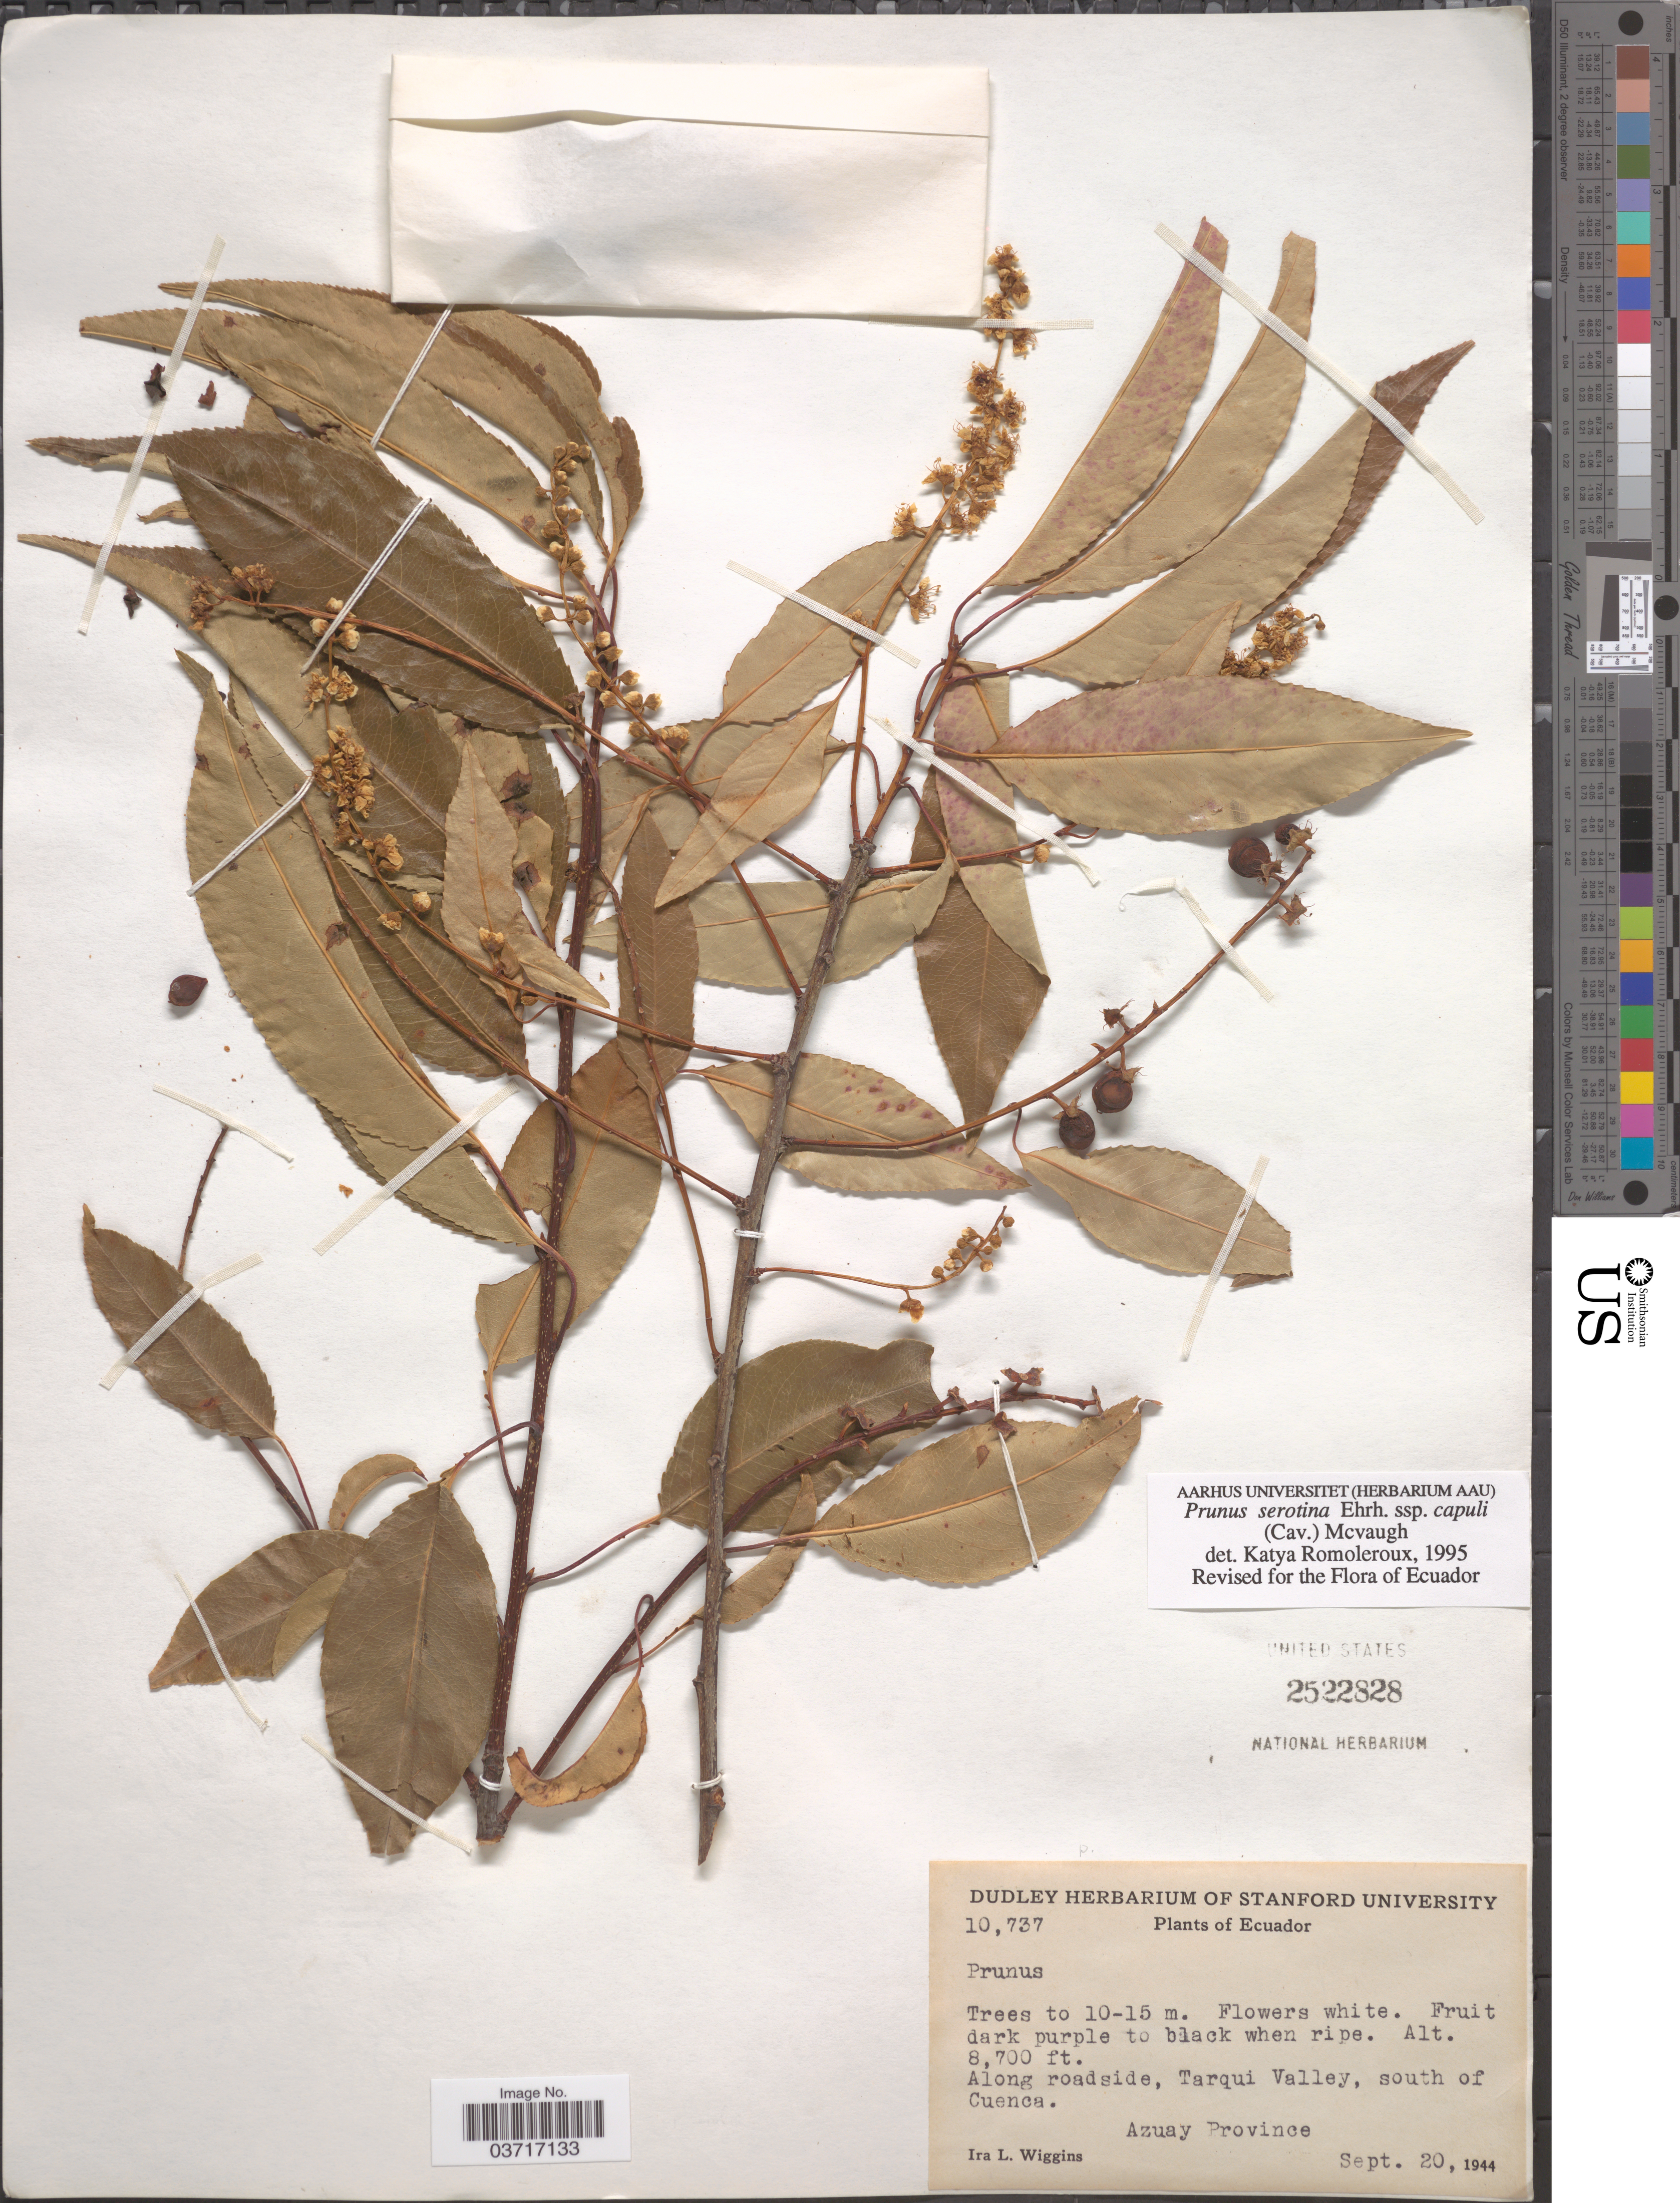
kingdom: Plantae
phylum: Tracheophyta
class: Magnoliopsida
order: Rosales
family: Rosaceae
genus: Prunus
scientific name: Prunus serotina subsp. capuli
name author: (Cav. ex Spreng.) McVaugh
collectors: I. L. Wiggins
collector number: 10737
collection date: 1944-09-20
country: Ecuador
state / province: Azuay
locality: Along roadside, Tarqui Valley, south of Cuenca.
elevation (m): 2652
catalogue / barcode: US 2522828